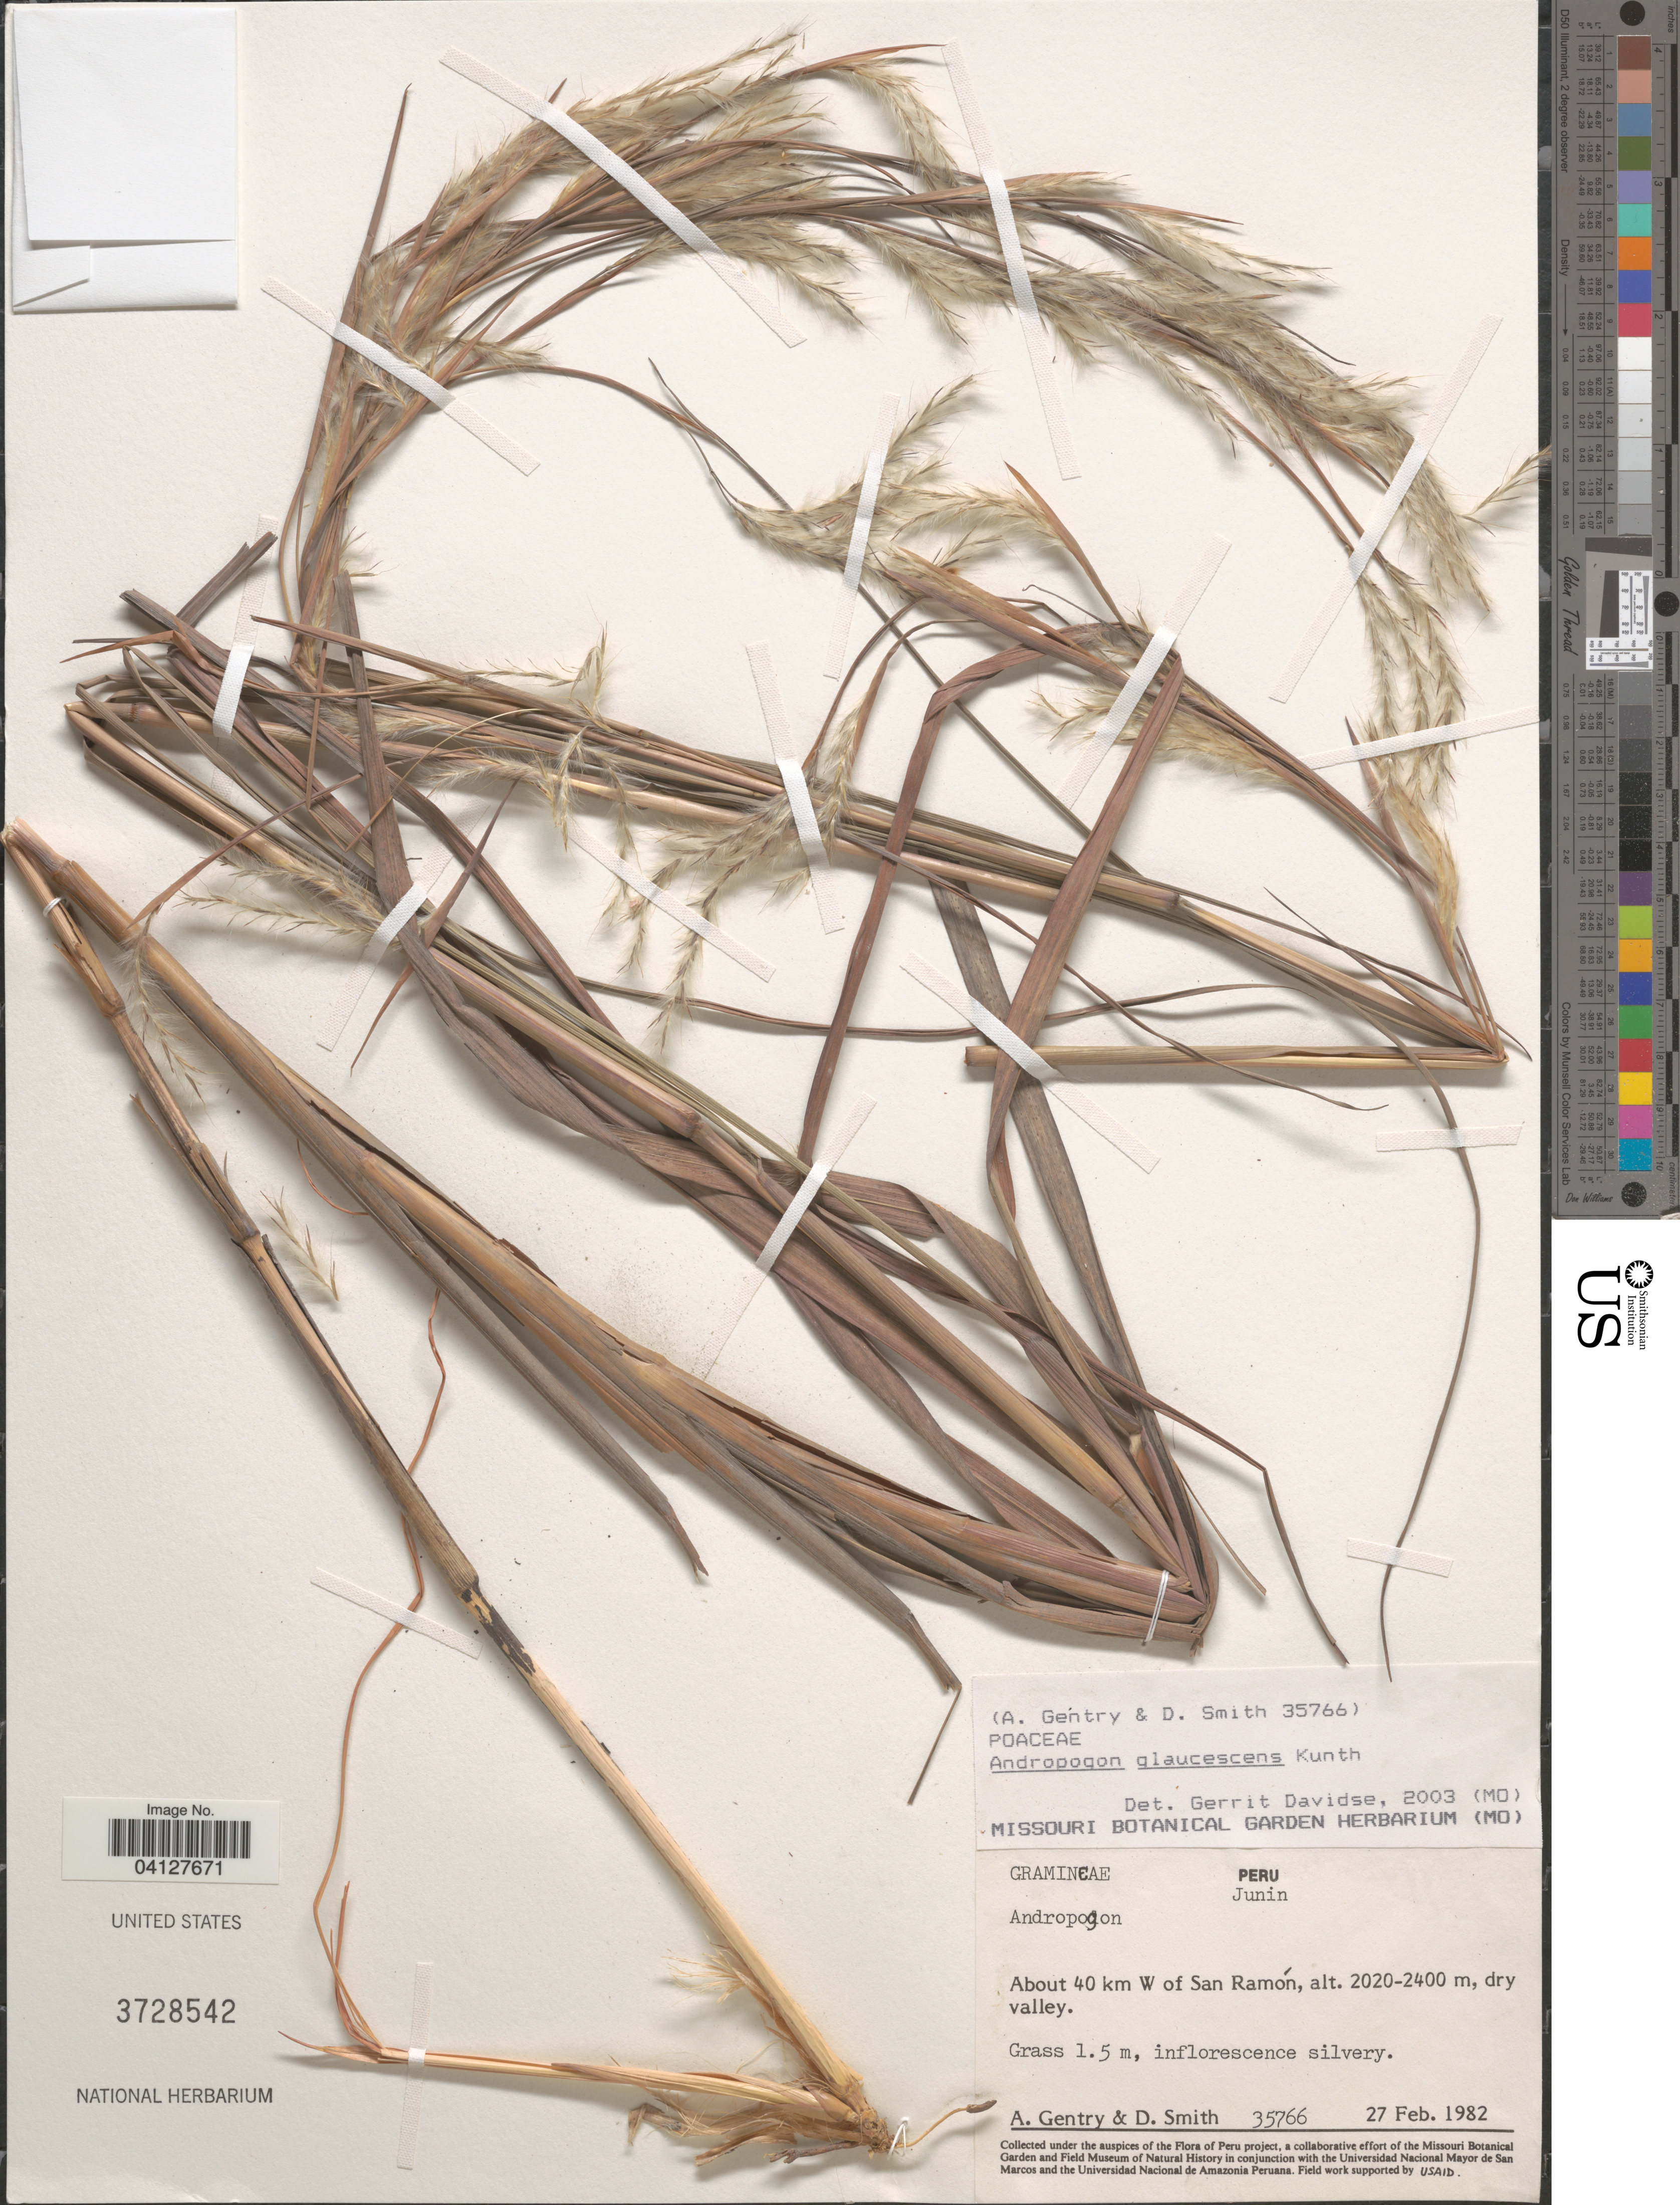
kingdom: Plantae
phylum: Tracheophyta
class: Liliopsida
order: Poales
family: Poaceae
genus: Andropogon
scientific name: Andropogon glaucescens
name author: Kunth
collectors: A. H. Gentry & D. Smith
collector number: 35766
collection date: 1982-02-27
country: Peru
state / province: Junin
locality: About 40 km W of San Ramón.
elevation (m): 2020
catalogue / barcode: US 3728542